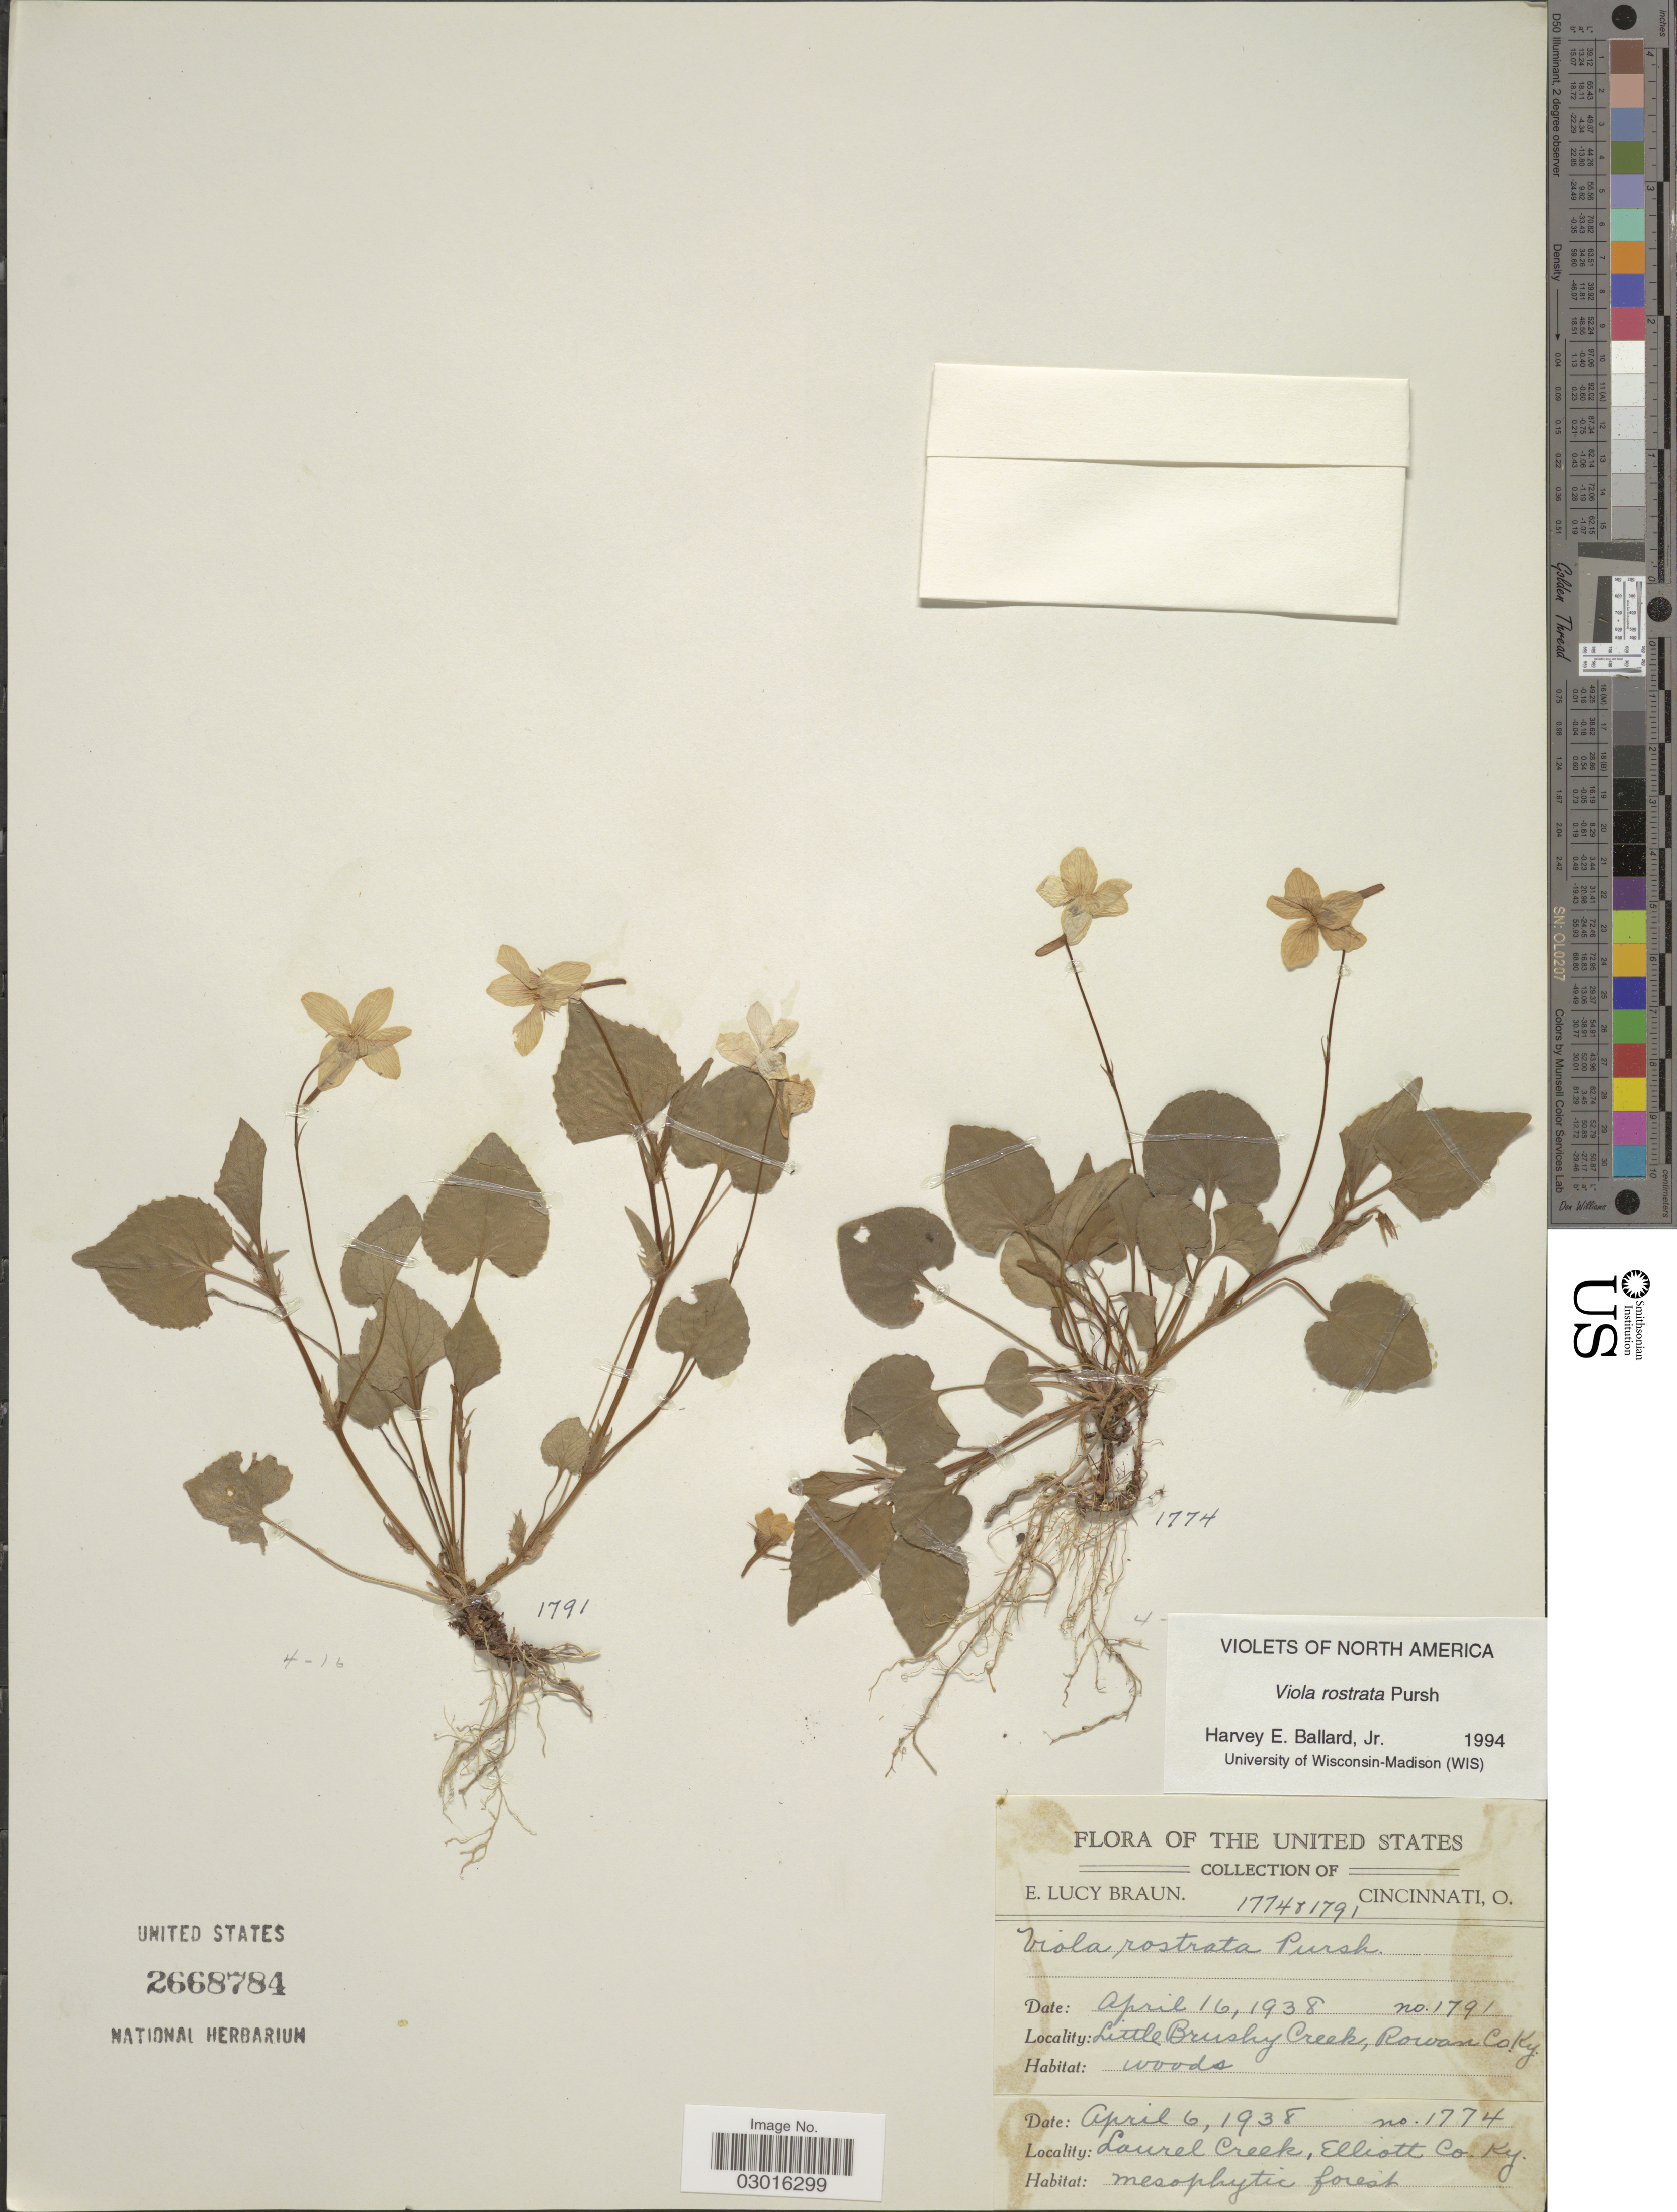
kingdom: Plantae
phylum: Tracheophyta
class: Magnoliopsida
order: Malpighiales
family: Violaceae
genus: Viola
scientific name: Viola rostrata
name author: Pursh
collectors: E. L. Braun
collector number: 1774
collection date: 1938-04-06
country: United States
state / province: Kentucky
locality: Laurel Creek, Elliott Co.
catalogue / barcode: US 2668784-2